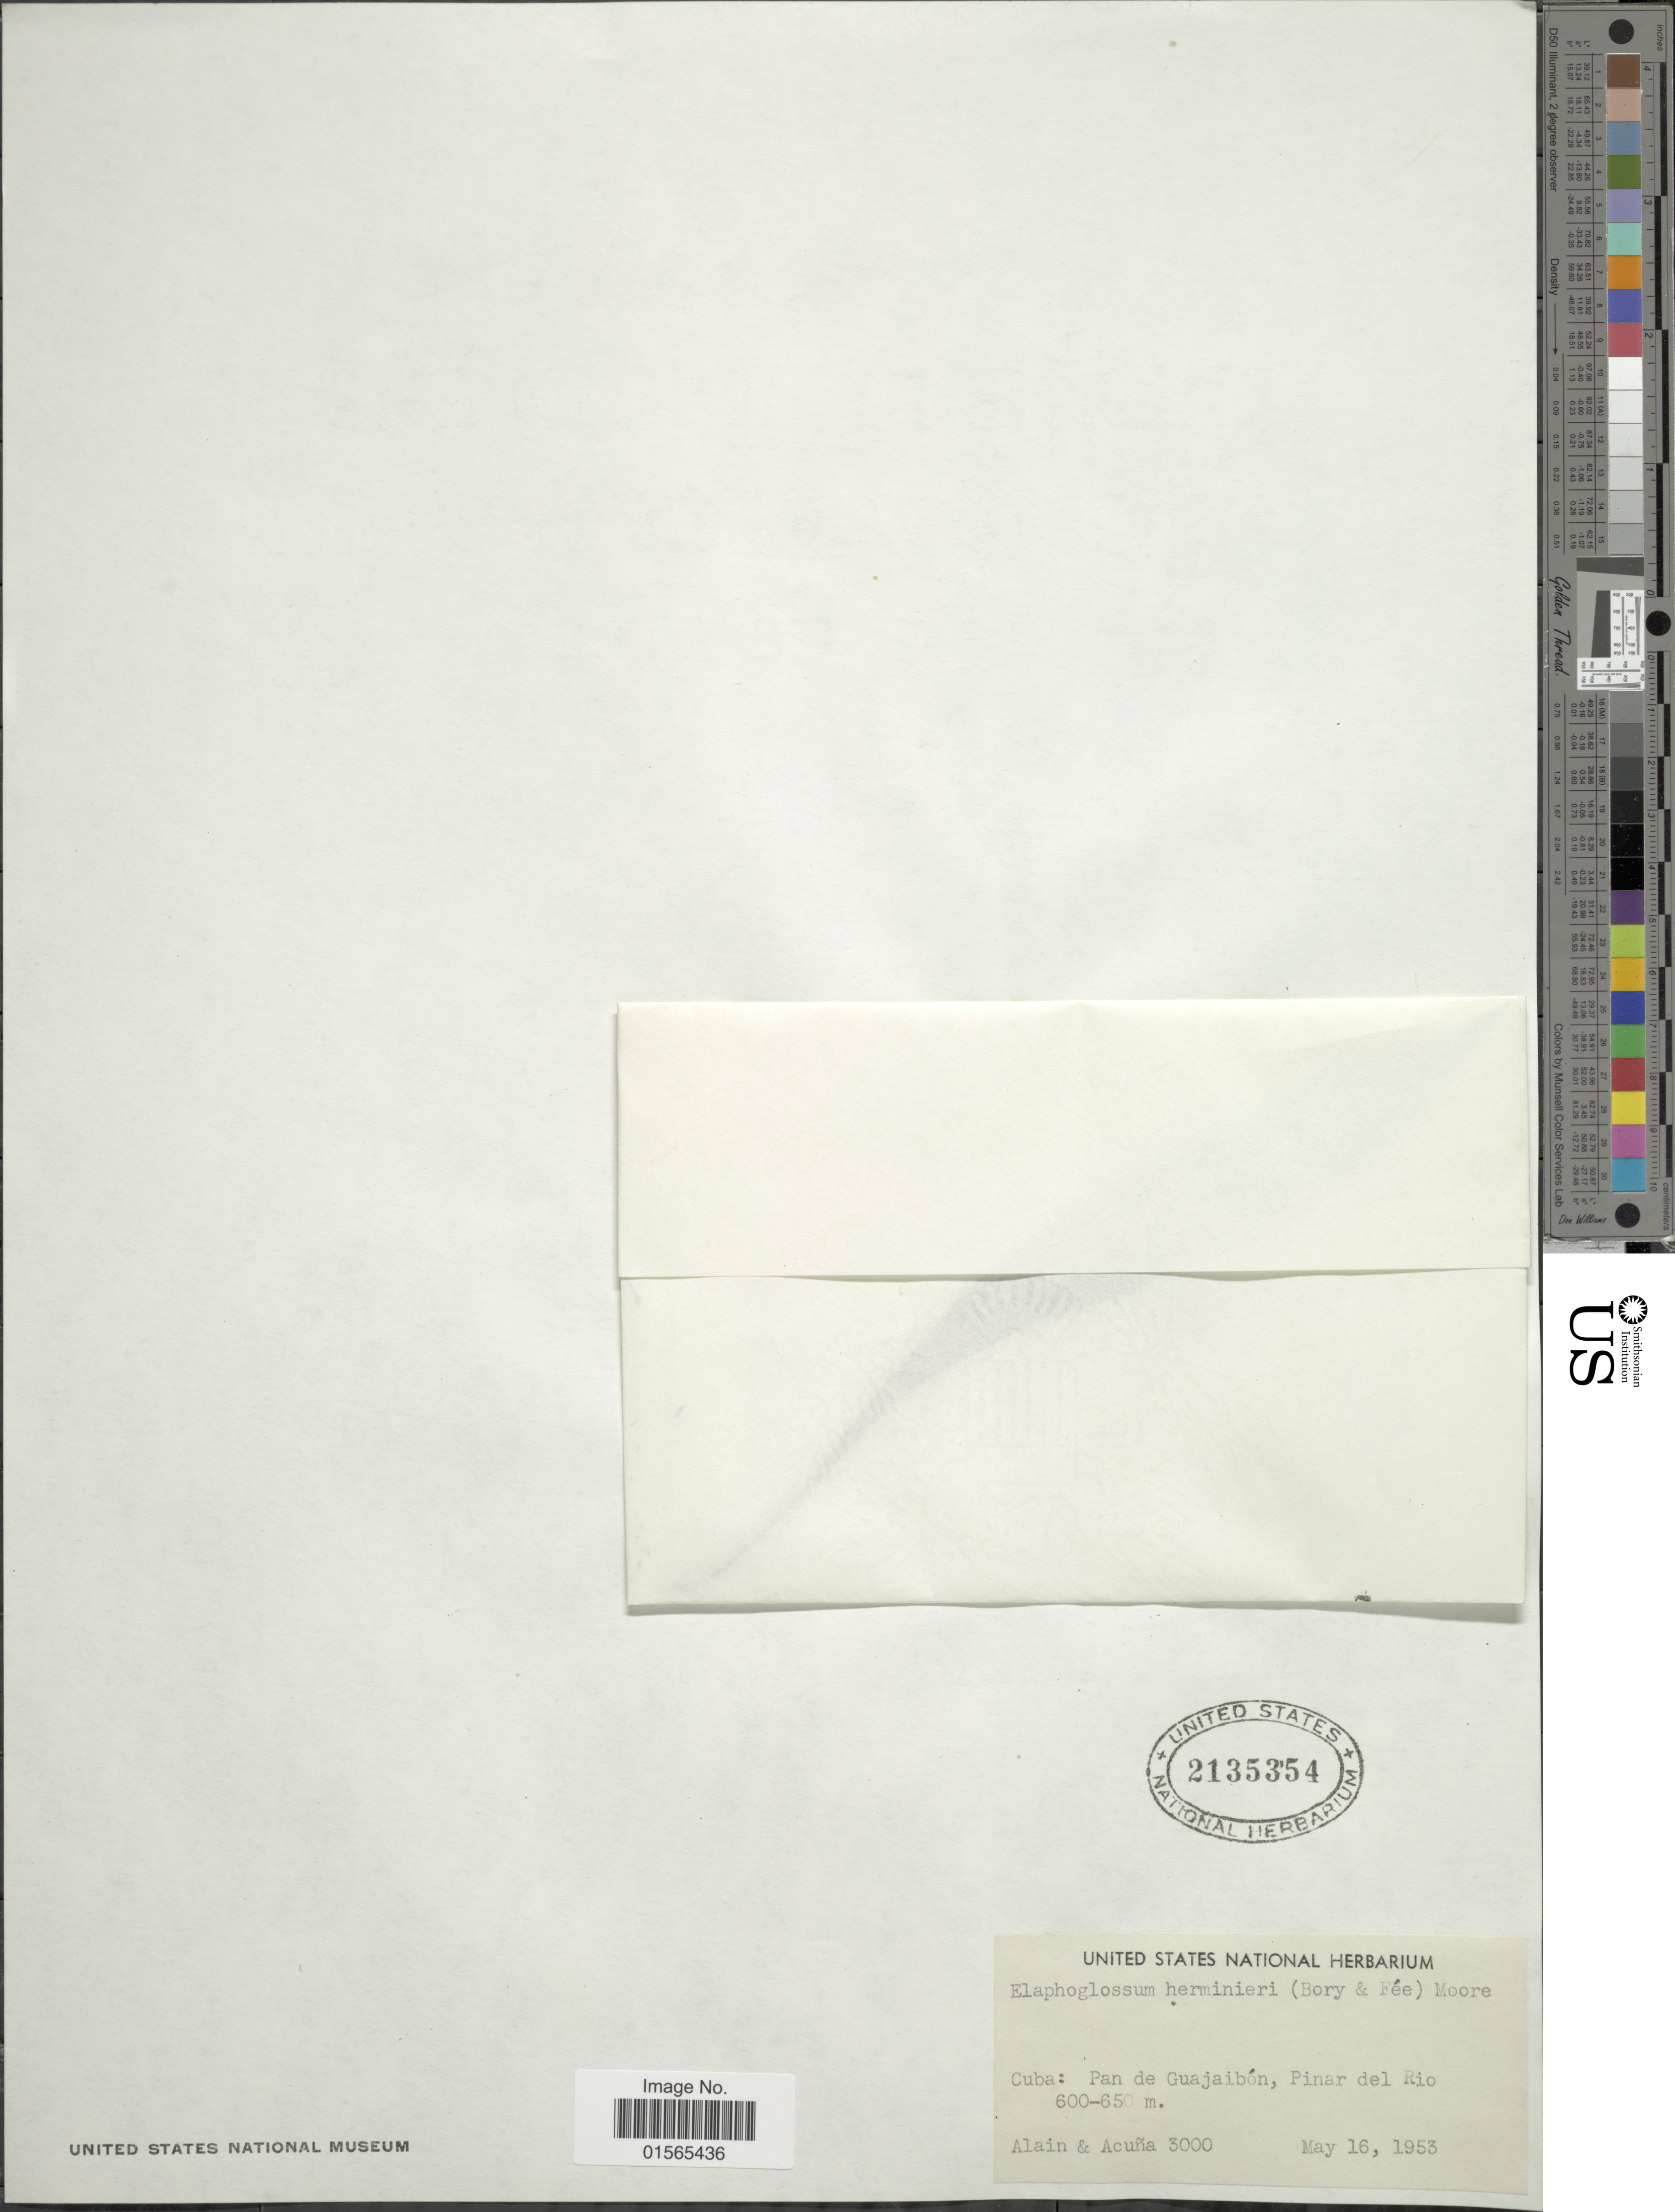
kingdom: Plantae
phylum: Tracheophyta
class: Polypodiopsida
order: Polypodiales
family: Dryopteridaceae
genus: Elaphoglossum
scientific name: Elaphoglossum herminieri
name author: (Bory & Fée) T. Moore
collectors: Alain & Acuña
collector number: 3000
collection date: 1953-05-16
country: Cuba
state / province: Pinar del Río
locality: Pan de Guajaibon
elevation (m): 600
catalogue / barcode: US 2135354